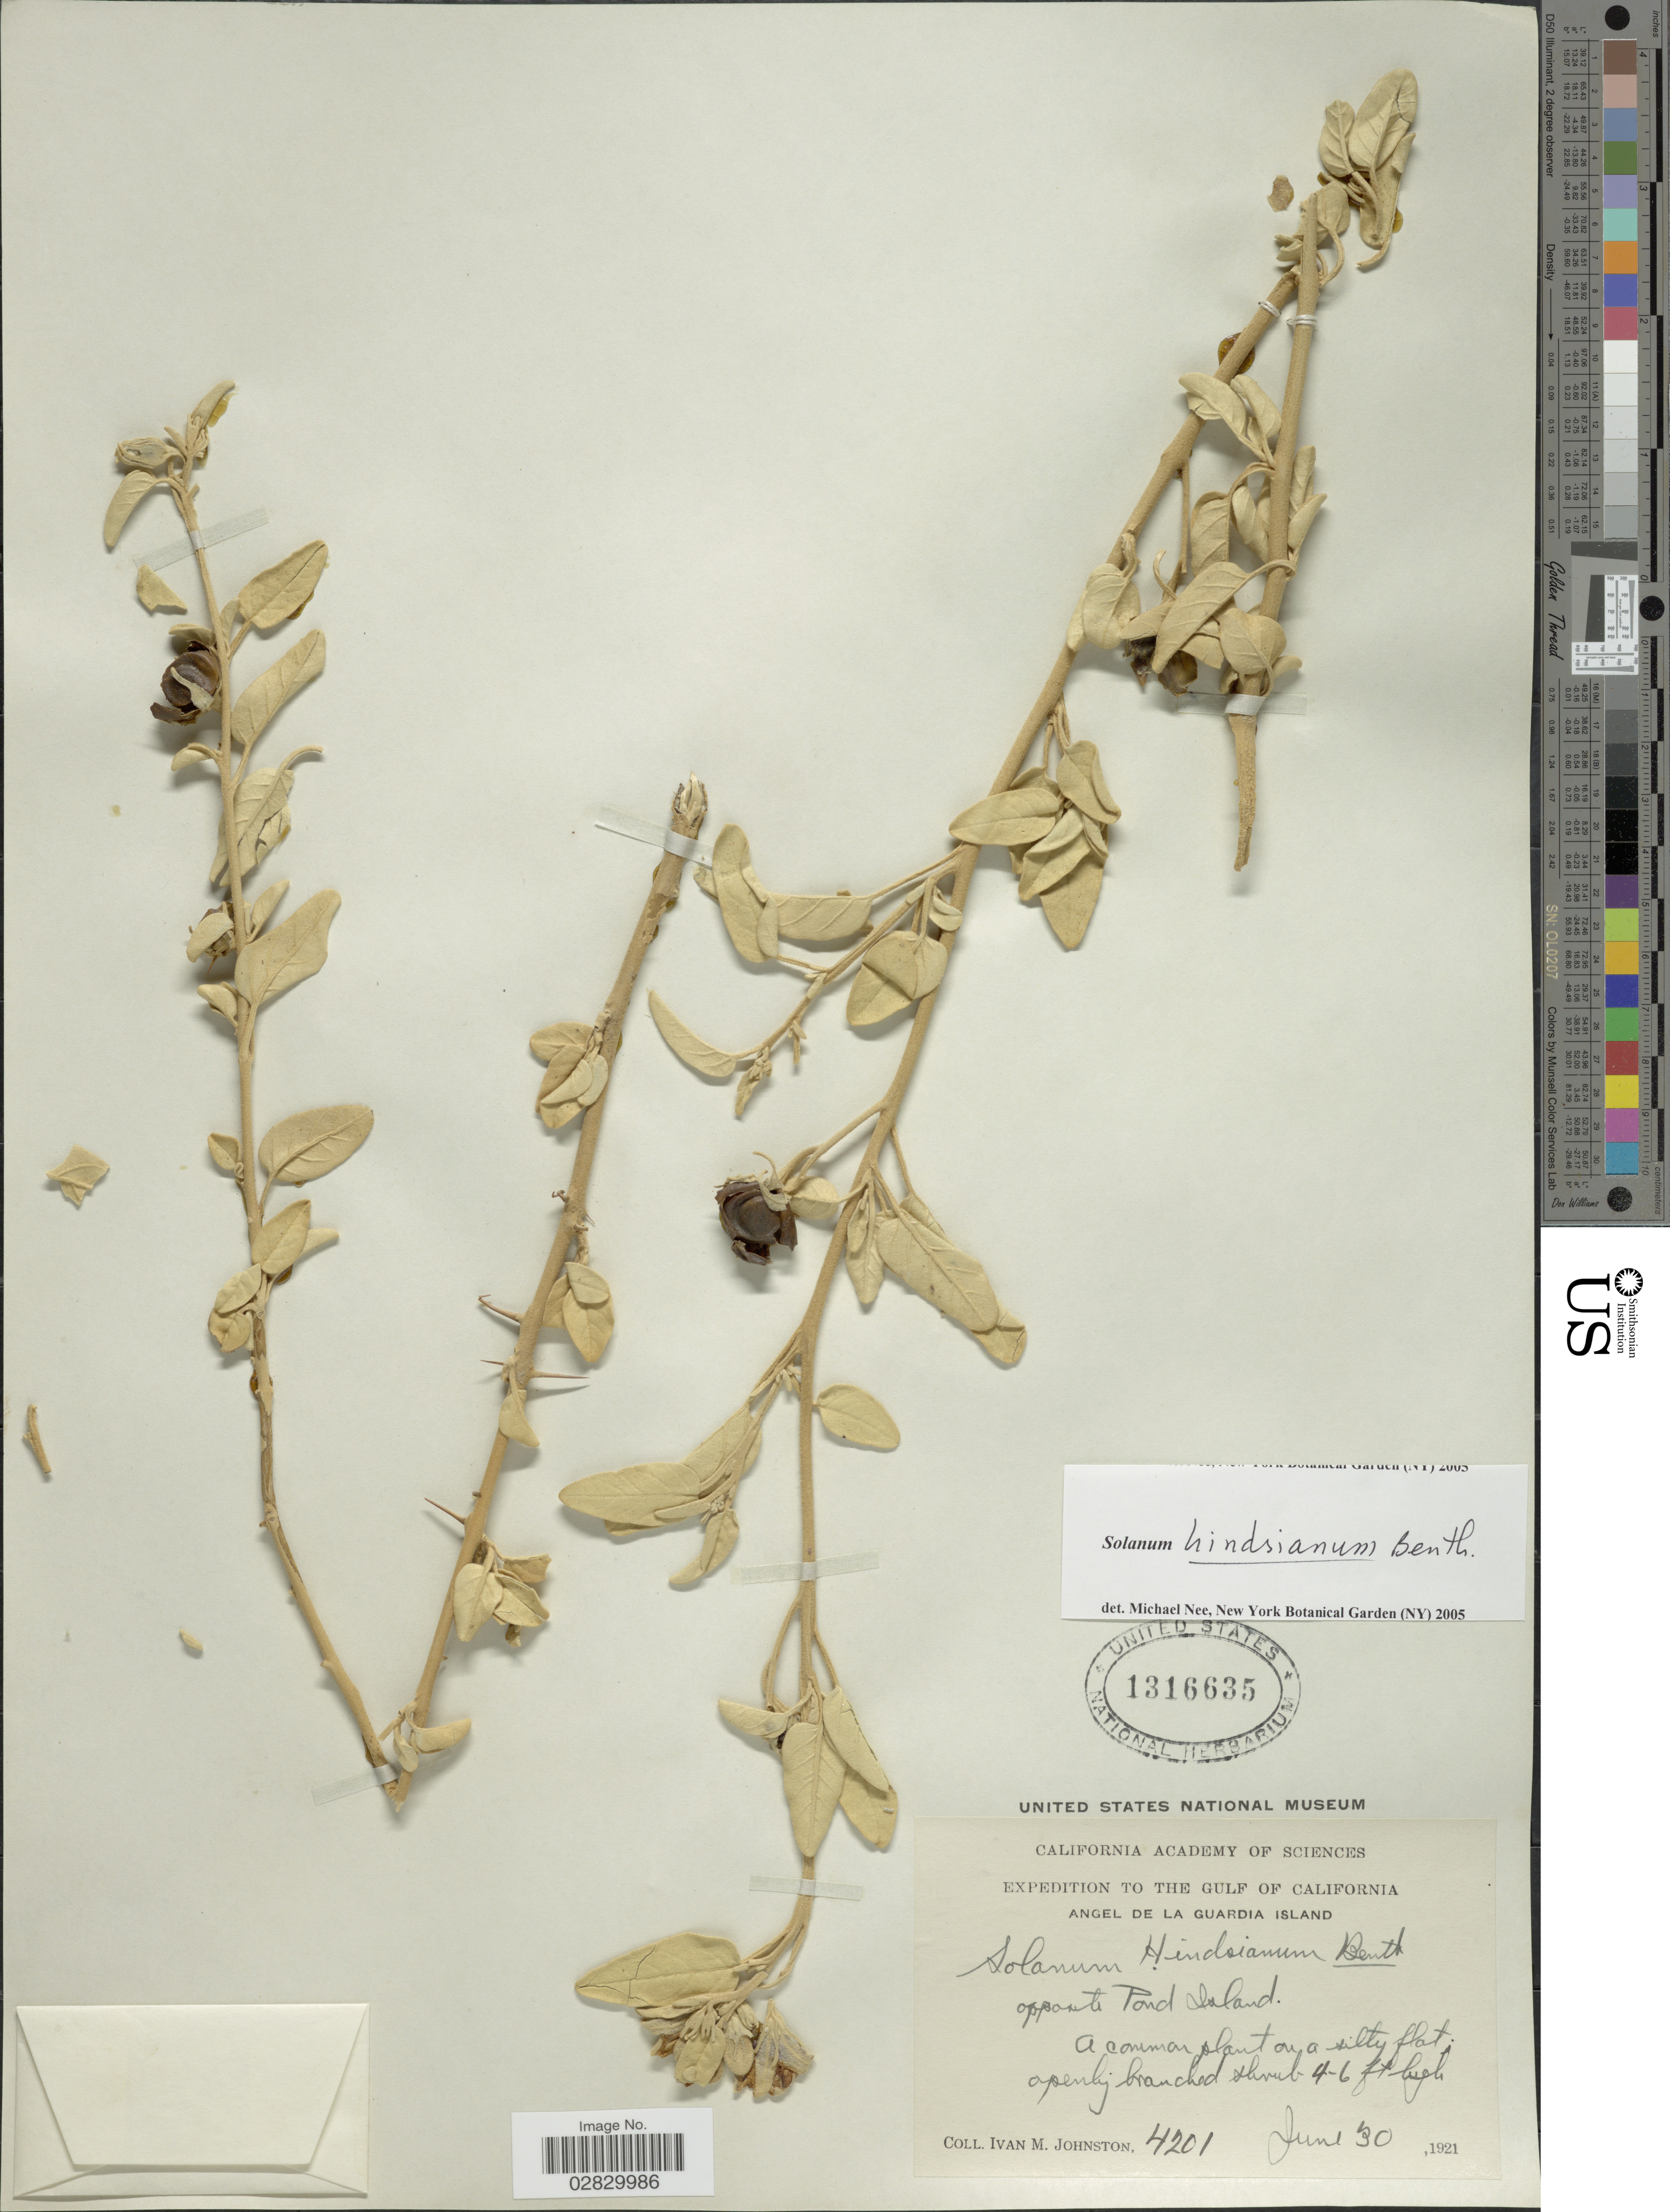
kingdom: Plantae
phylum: Tracheophyta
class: Magnoliopsida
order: Solanales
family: Solanaceae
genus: Solanum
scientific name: Solanum hindsianum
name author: Benth.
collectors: I.M. Johnston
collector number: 4201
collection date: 1921-06-30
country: Mexico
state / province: Baja California Norte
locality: The Gulf of California, Angel de La Guardia Island, opposite Pond Island.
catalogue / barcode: US 1316635